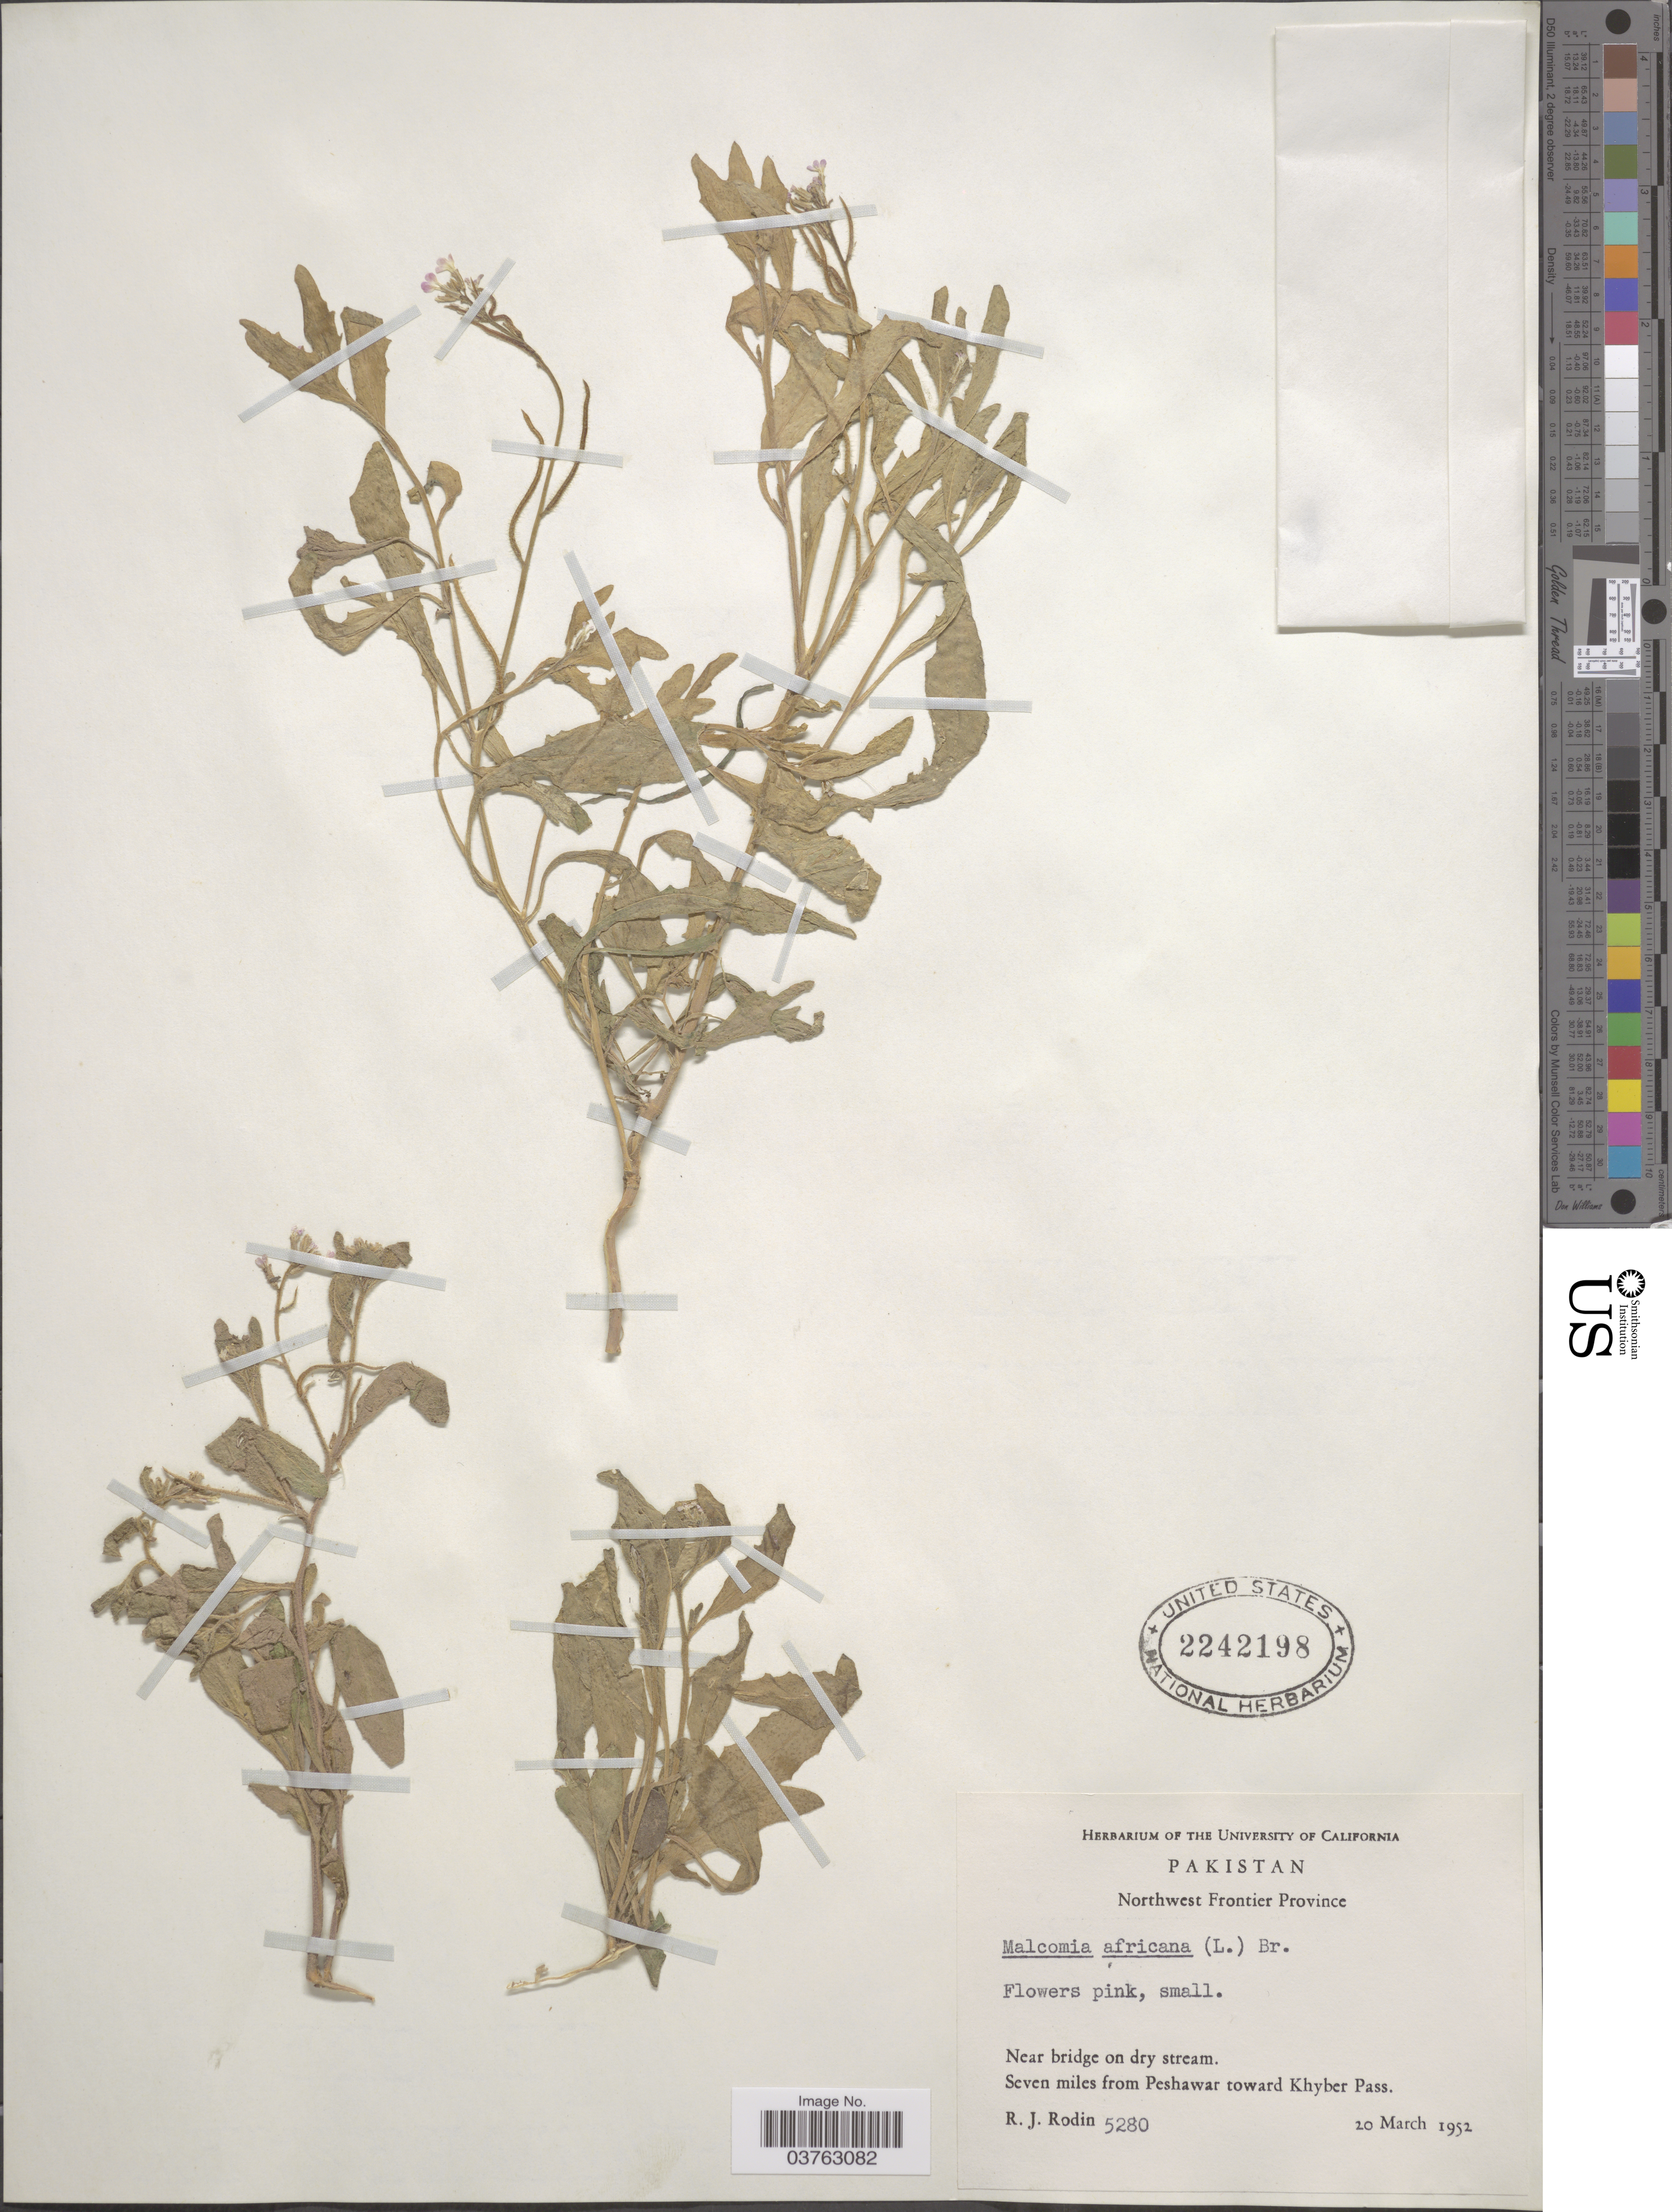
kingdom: Plantae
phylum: Tracheophyta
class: Magnoliopsida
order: Brassicales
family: Brassicaceae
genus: Malcolmia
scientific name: Malcolmia africana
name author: (L.) W.T. Aiton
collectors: R. J. Rodin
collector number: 5280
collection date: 1952-03-20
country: Pakistan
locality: Northwest Frontier Province. Near bridge on dry stream. Seven miles from Peshawar toward Khyber Pass.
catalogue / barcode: US 2242198